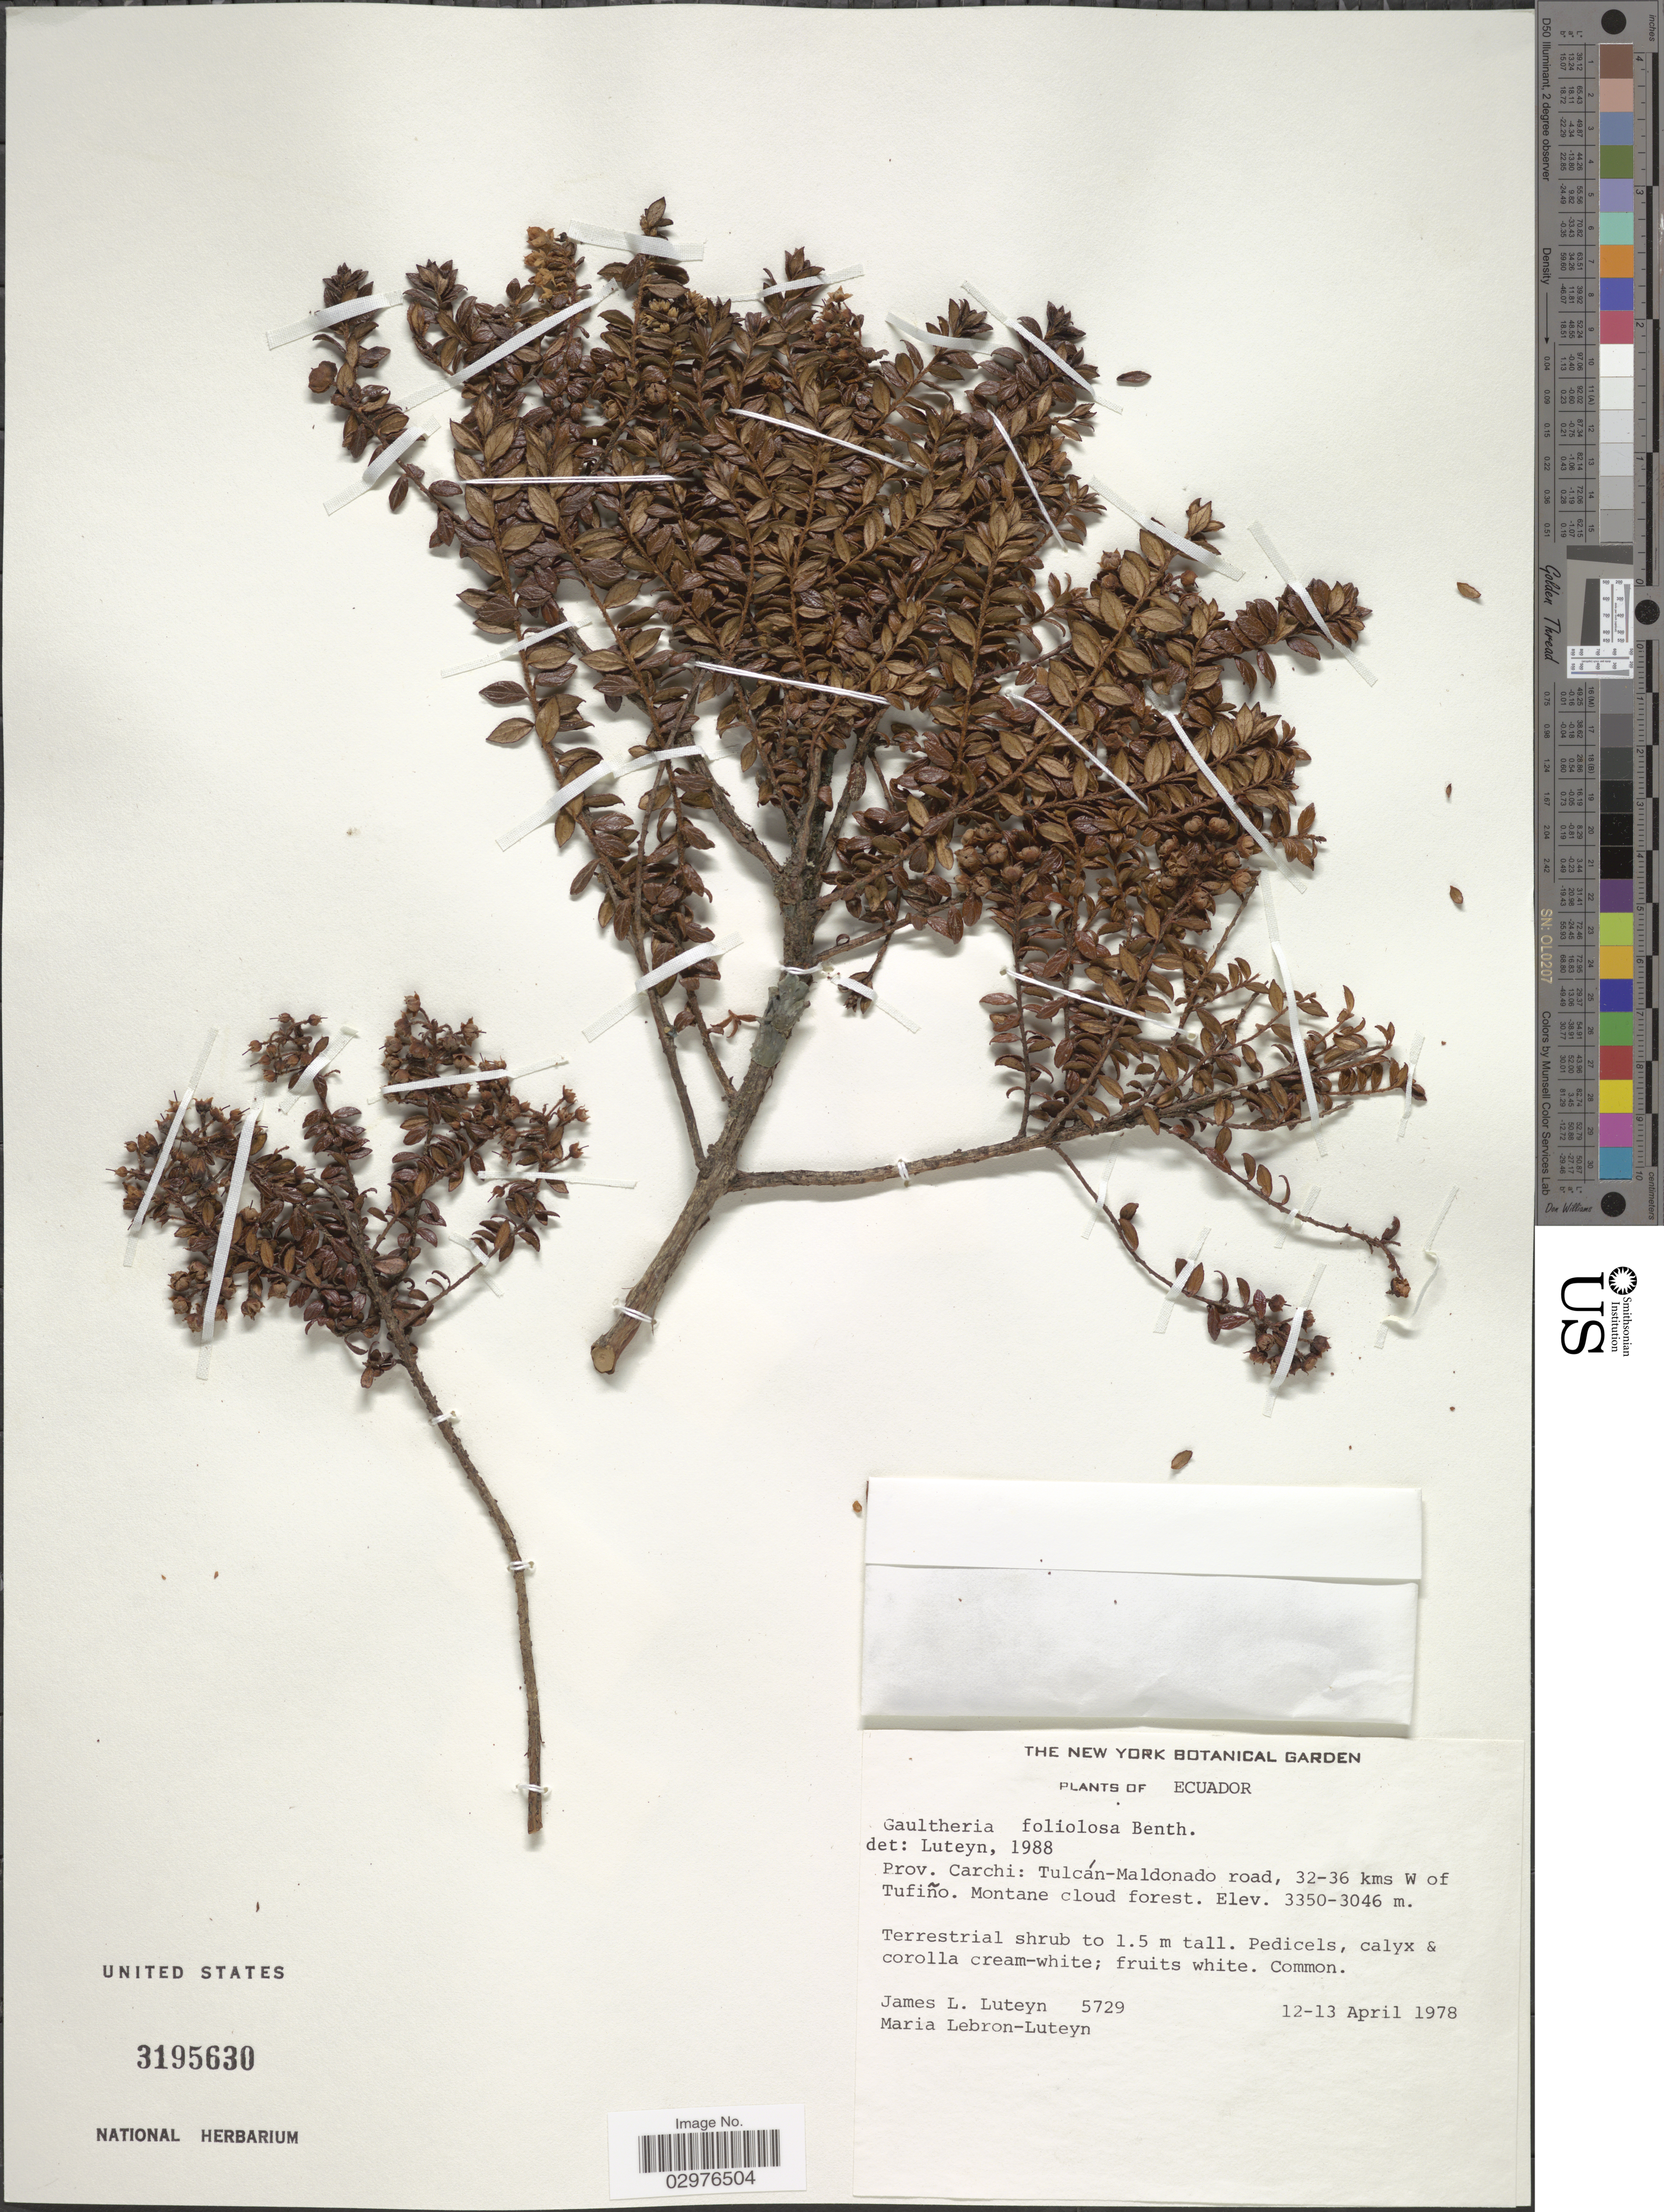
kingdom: Plantae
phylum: Tracheophyta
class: Magnoliopsida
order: Ericales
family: Ericaceae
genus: Gaultheria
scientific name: Gaultheria foliolosa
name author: Benth.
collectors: J. Luteyn & M. L. Lebrón-Luteyn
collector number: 5729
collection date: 1978-04-12/1978-04-13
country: Ecuador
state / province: Carchi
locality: Tulcán-Maldonado road, 32-36 kms W of Tufiño.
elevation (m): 3046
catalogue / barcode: US 3195630